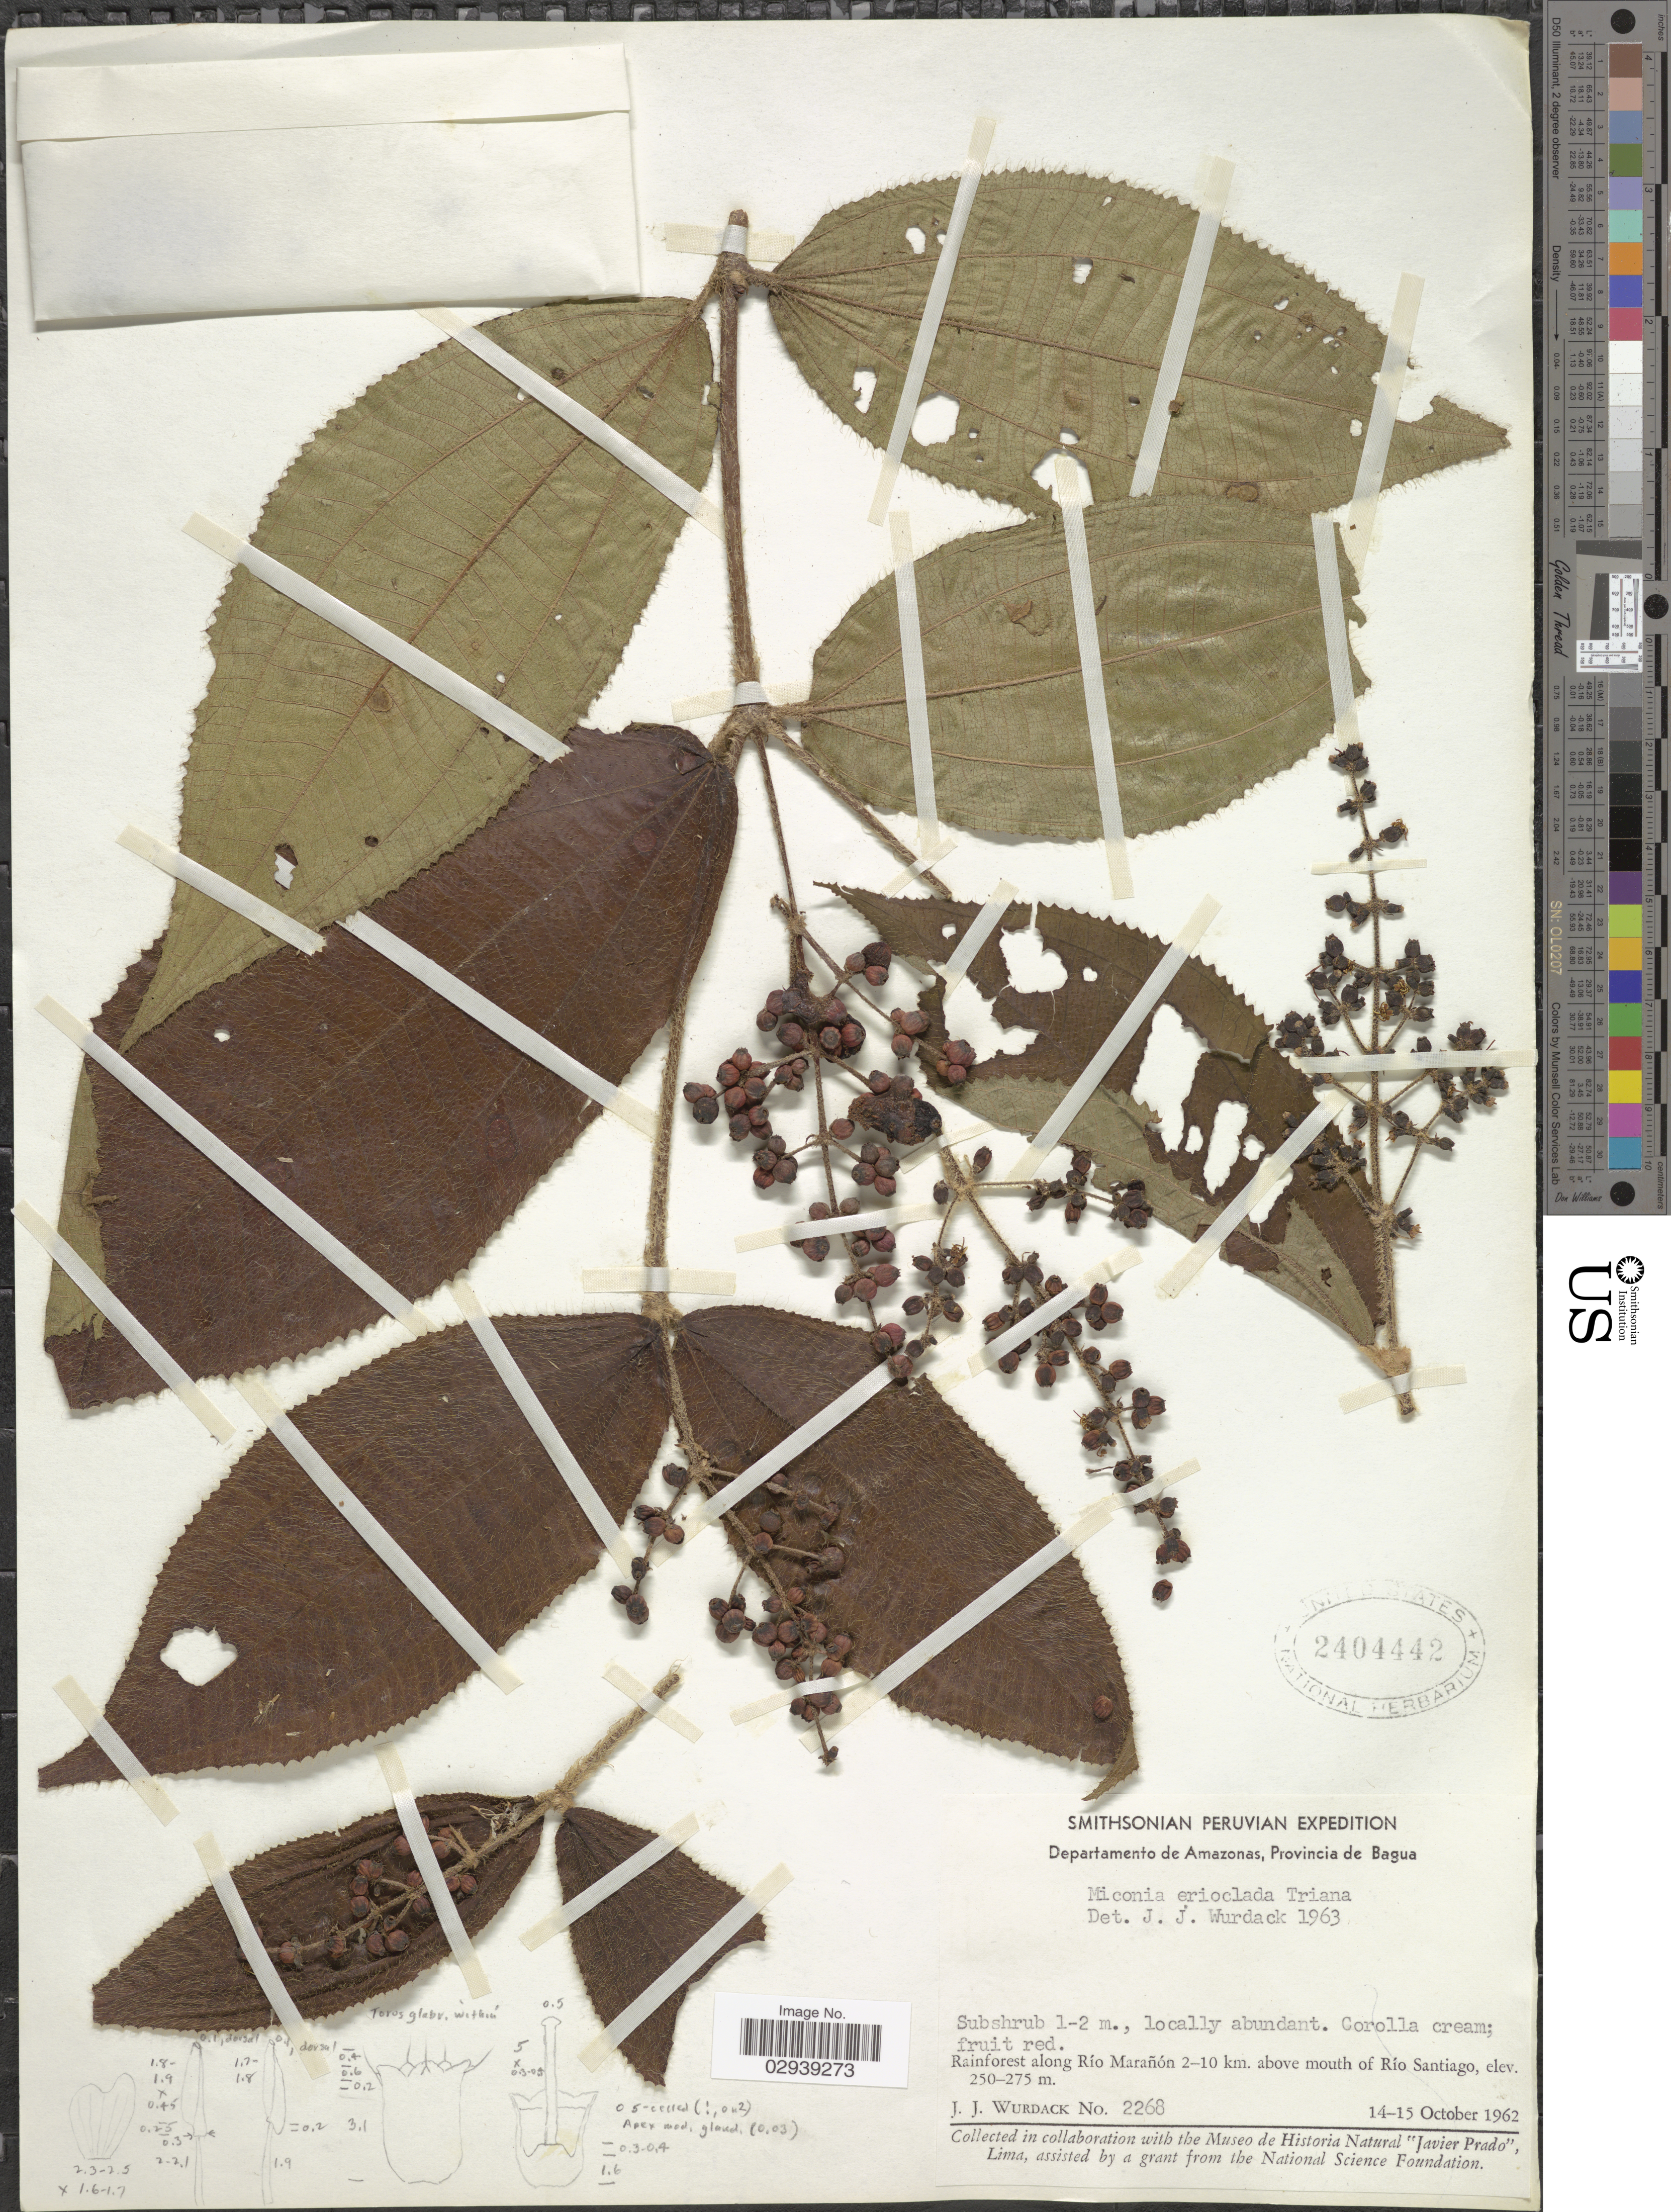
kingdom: Plantae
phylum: Tracheophyta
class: Magnoliopsida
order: Myrtales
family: Melastomataceae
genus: Miconia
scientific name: Miconia erioclada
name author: Triana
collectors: J. J. Wurdack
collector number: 2268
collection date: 1962-10-14/1962-10-15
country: Peru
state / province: Amazonas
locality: Departamento de Amazonas, Provincia de Bagua. Rainforest along Río Marañón 2-10 km. above mouth of Río Santiago.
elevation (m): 250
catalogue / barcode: US 2404442